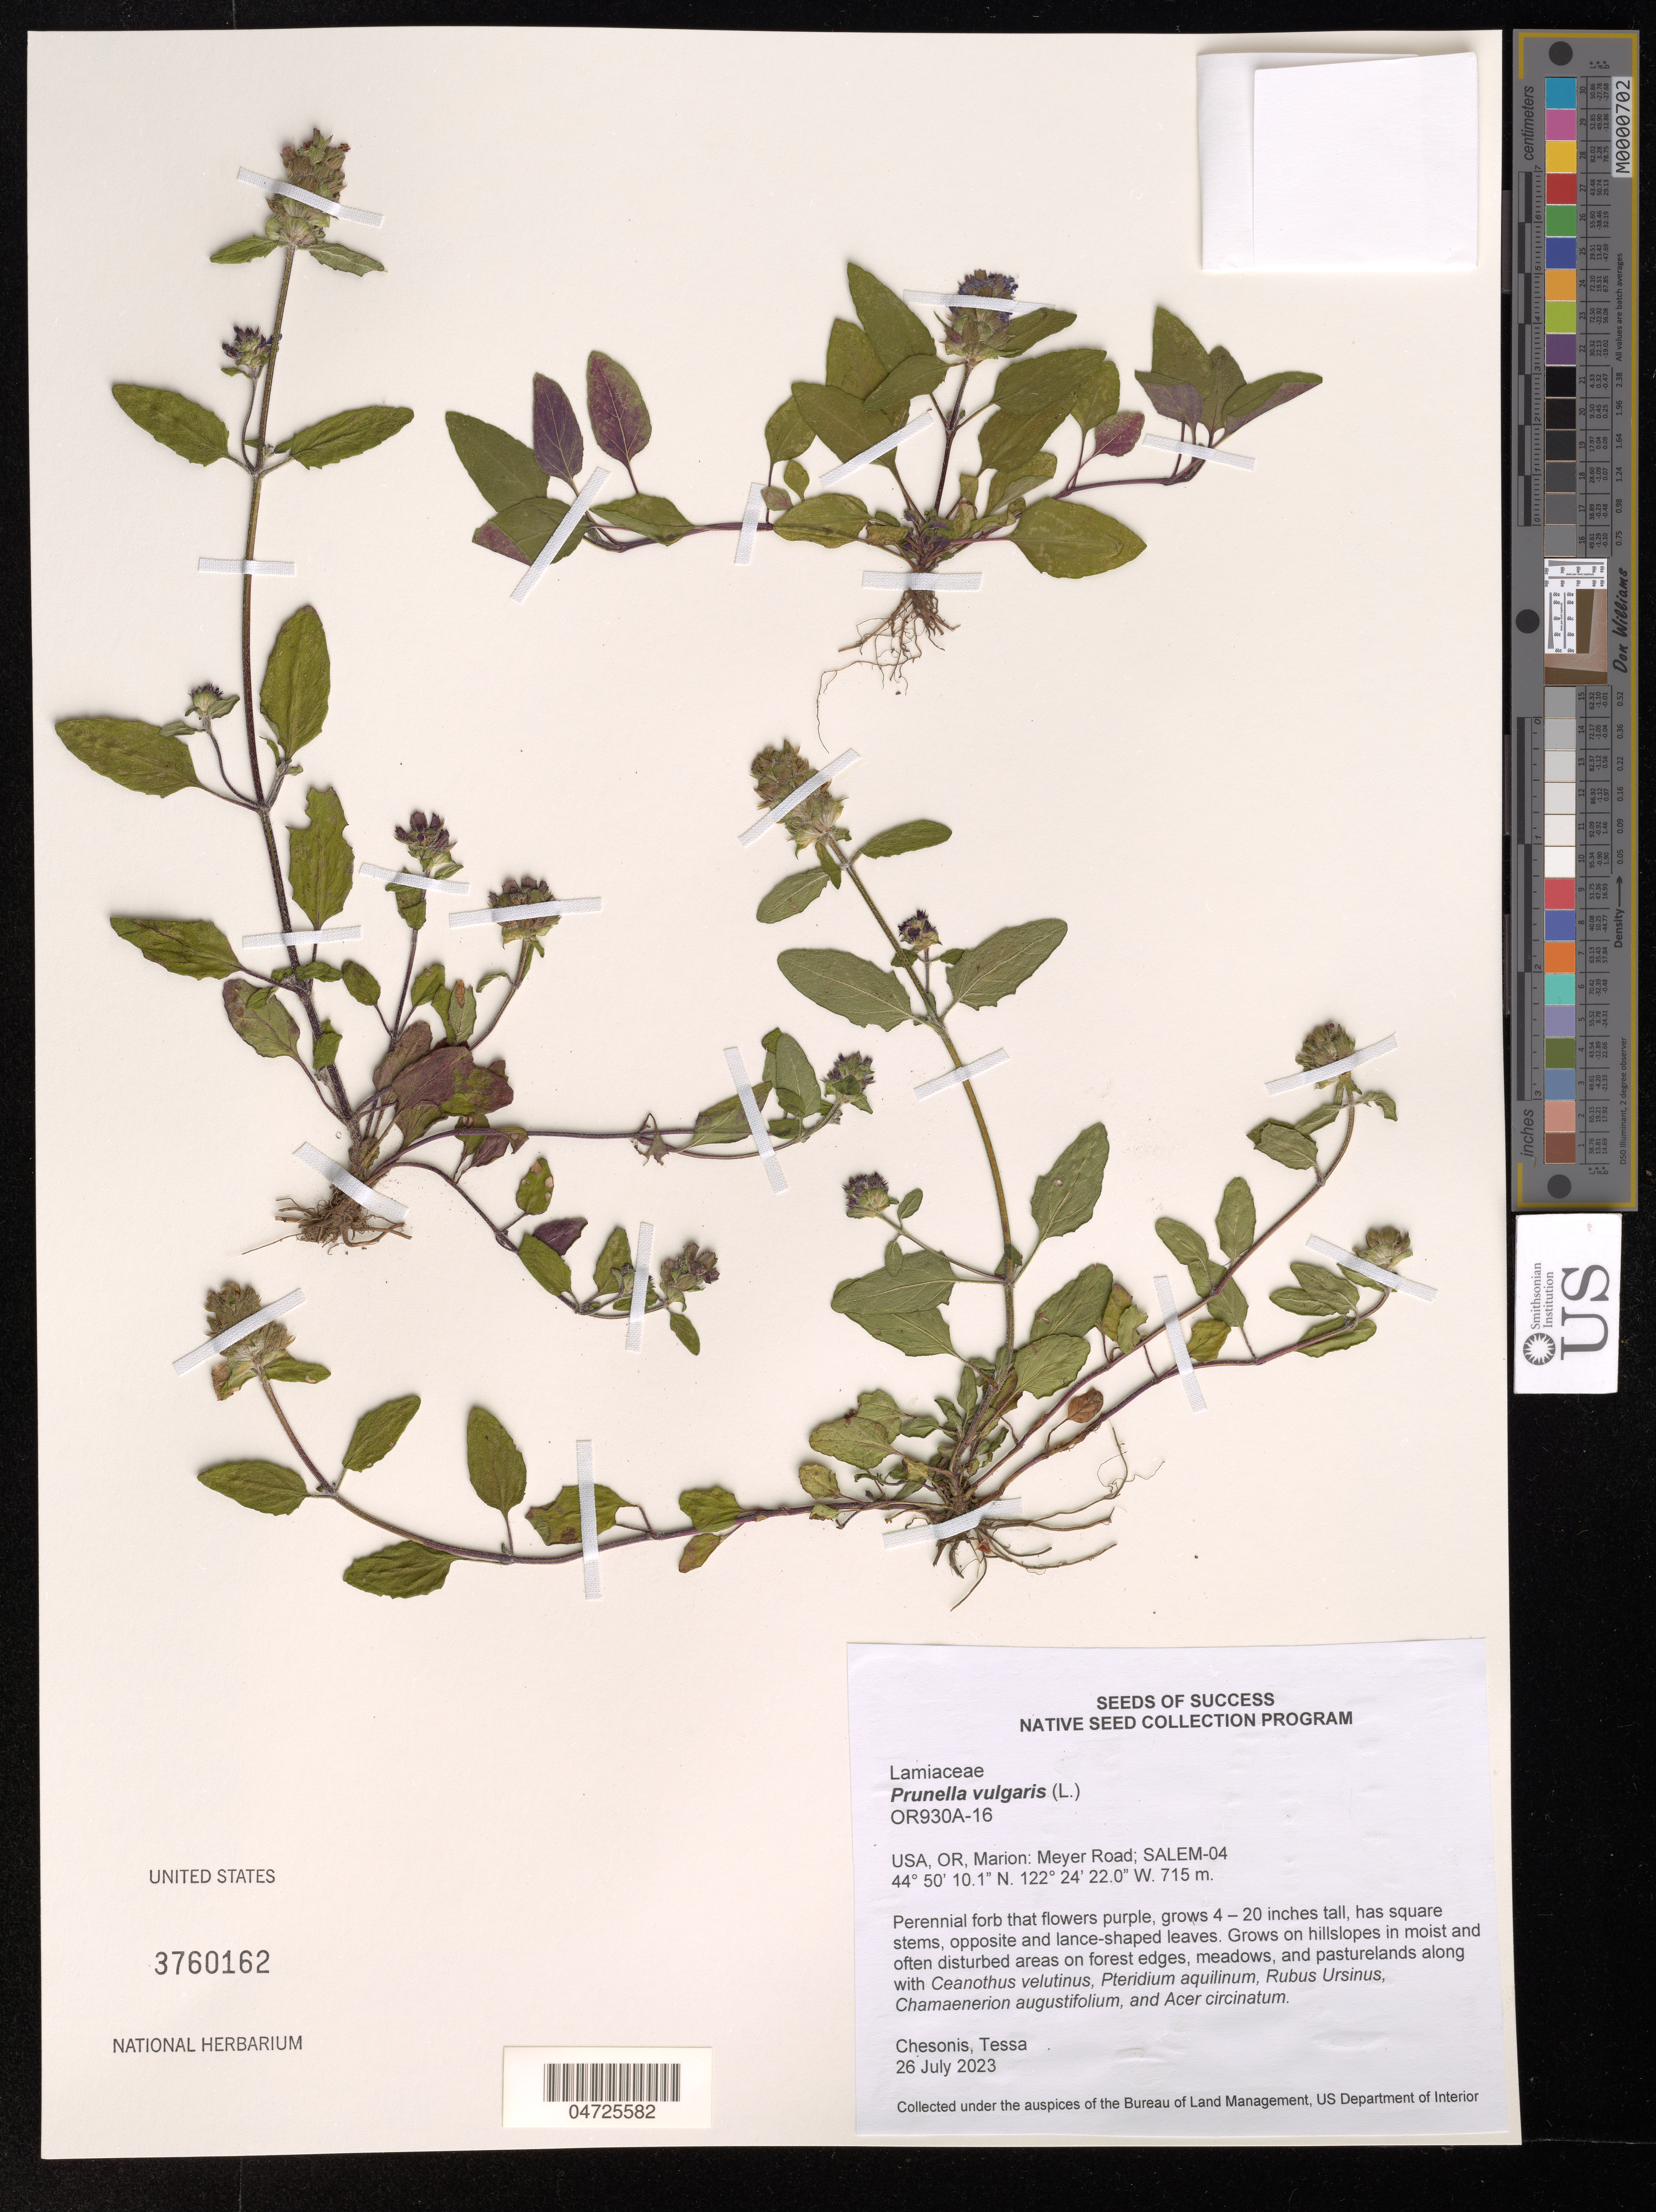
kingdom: Plantae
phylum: Tracheophyta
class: Magnoliopsida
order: Lamiales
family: Lamiaceae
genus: Prunella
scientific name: Prunella vulgaris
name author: L.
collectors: T. Chesonis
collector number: OR930A-16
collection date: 2023-07-26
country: United States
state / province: Oregon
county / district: Marion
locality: Marion: Meyer Road; Salem-04.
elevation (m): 715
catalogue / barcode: US 3760162